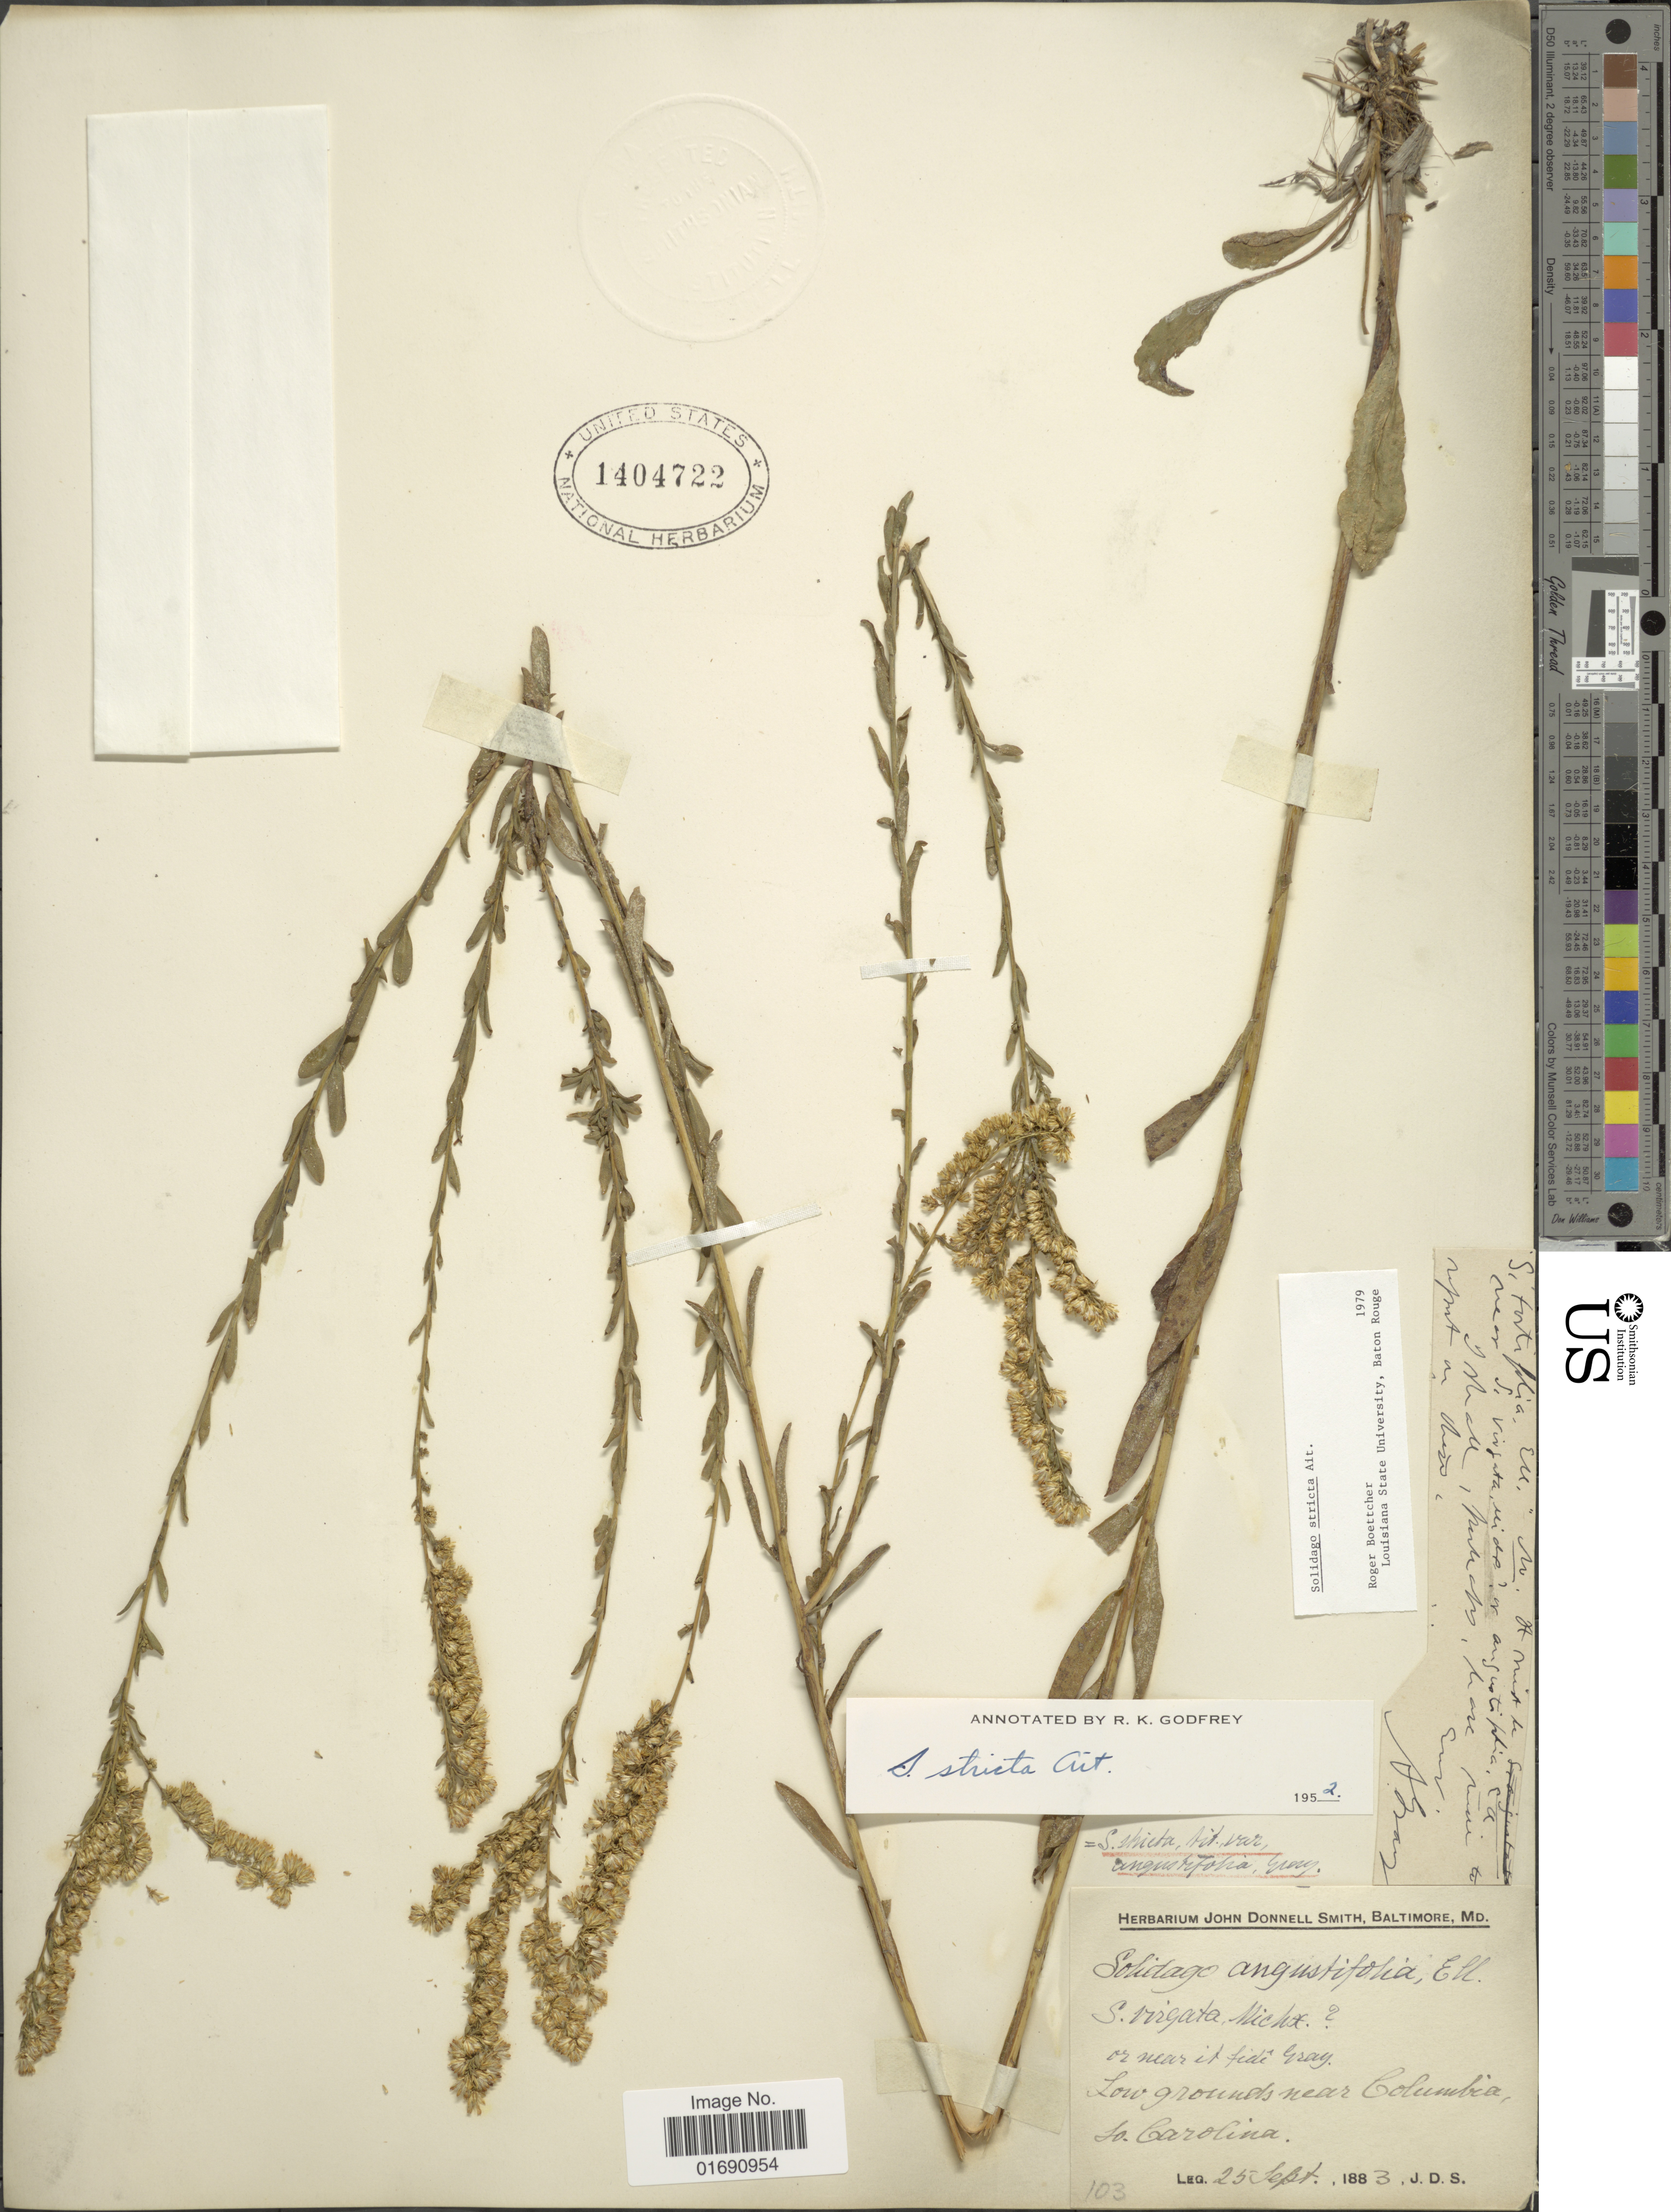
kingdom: Plantae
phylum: Tracheophyta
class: Magnoliopsida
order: Asterales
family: Asteraceae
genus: Solidago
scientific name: Solidago stricta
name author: Aiton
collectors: J. Donnell Smith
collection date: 1883-09-25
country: United States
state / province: South Carolina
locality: Low grounds near Columbia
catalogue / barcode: US 1404722